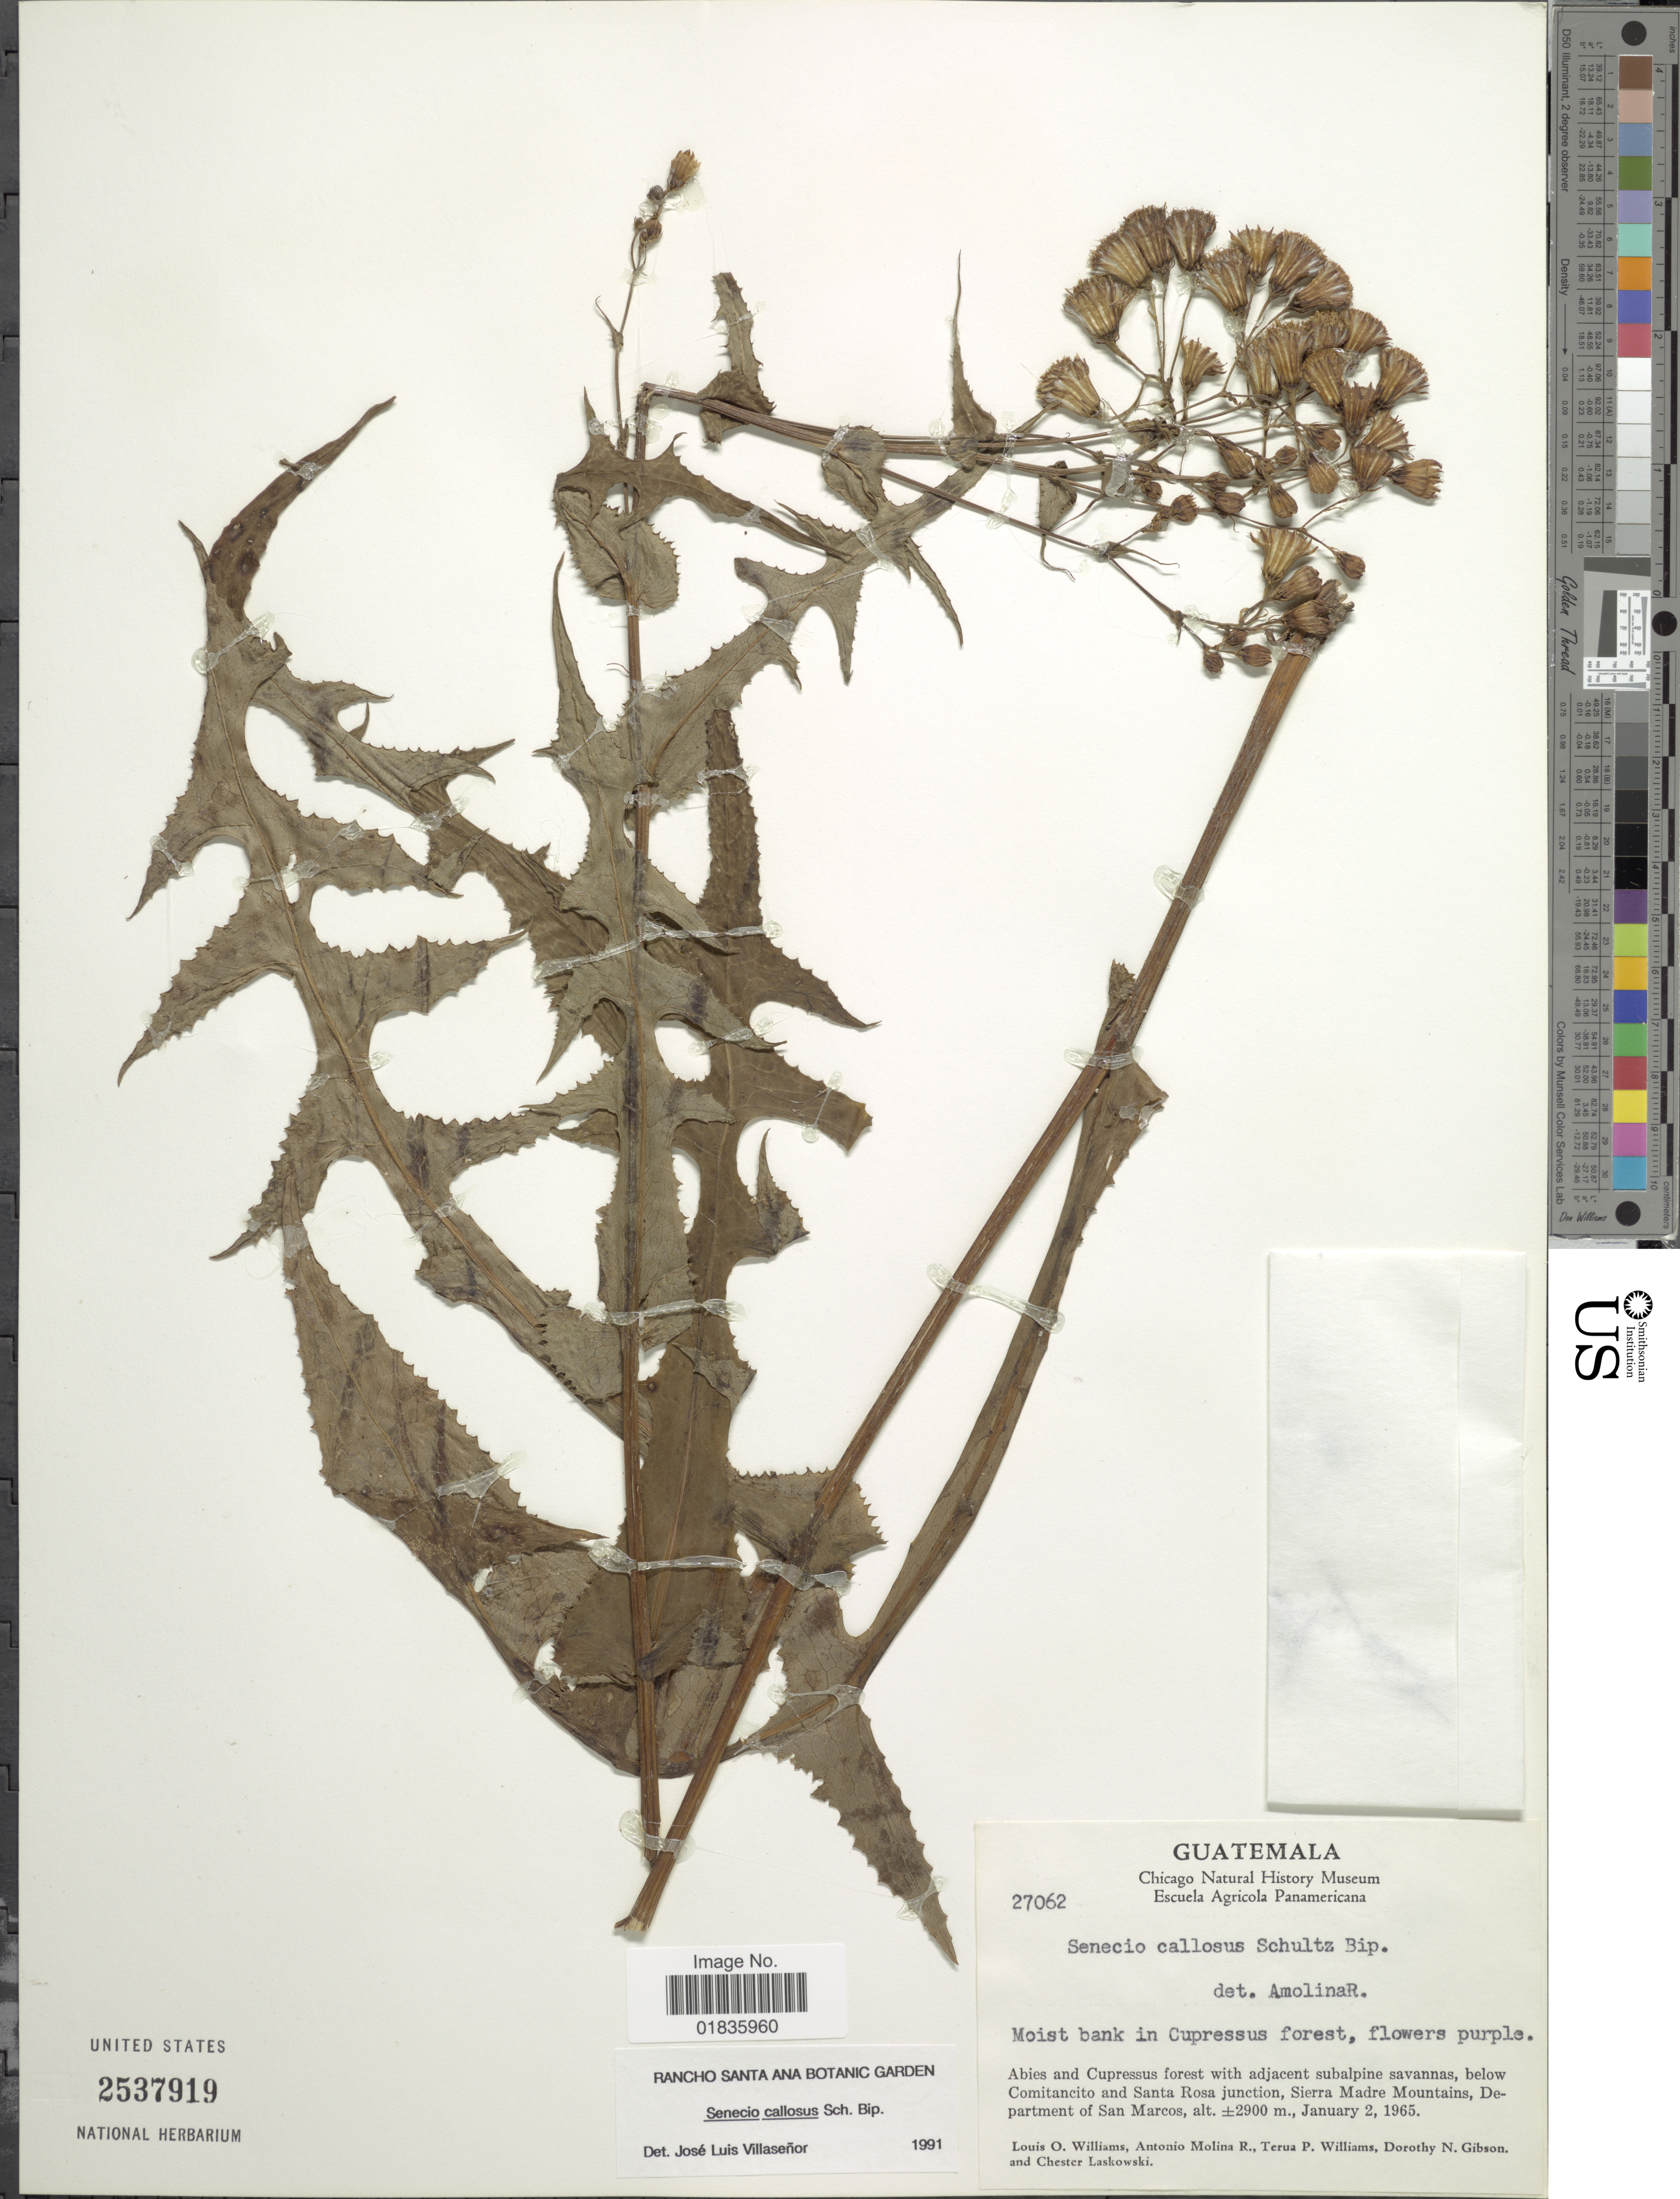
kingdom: Plantae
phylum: Tracheophyta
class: Magnoliopsida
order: Asterales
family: Asteraceae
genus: Senecio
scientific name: Senecio callosus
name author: Sch. Bip.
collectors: L. O. Williams, A. Molina R., T. P. Williams, D. N. Gibson & C. Laskowski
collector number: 27062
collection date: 1965-01-02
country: Guatemala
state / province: San Marcos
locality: Abies and Cupressus forest with adjacent subalpine savannas, below Comitancito and Santa Rosa junction, Sierra Madre Mountains.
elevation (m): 2900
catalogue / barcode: US 2537919